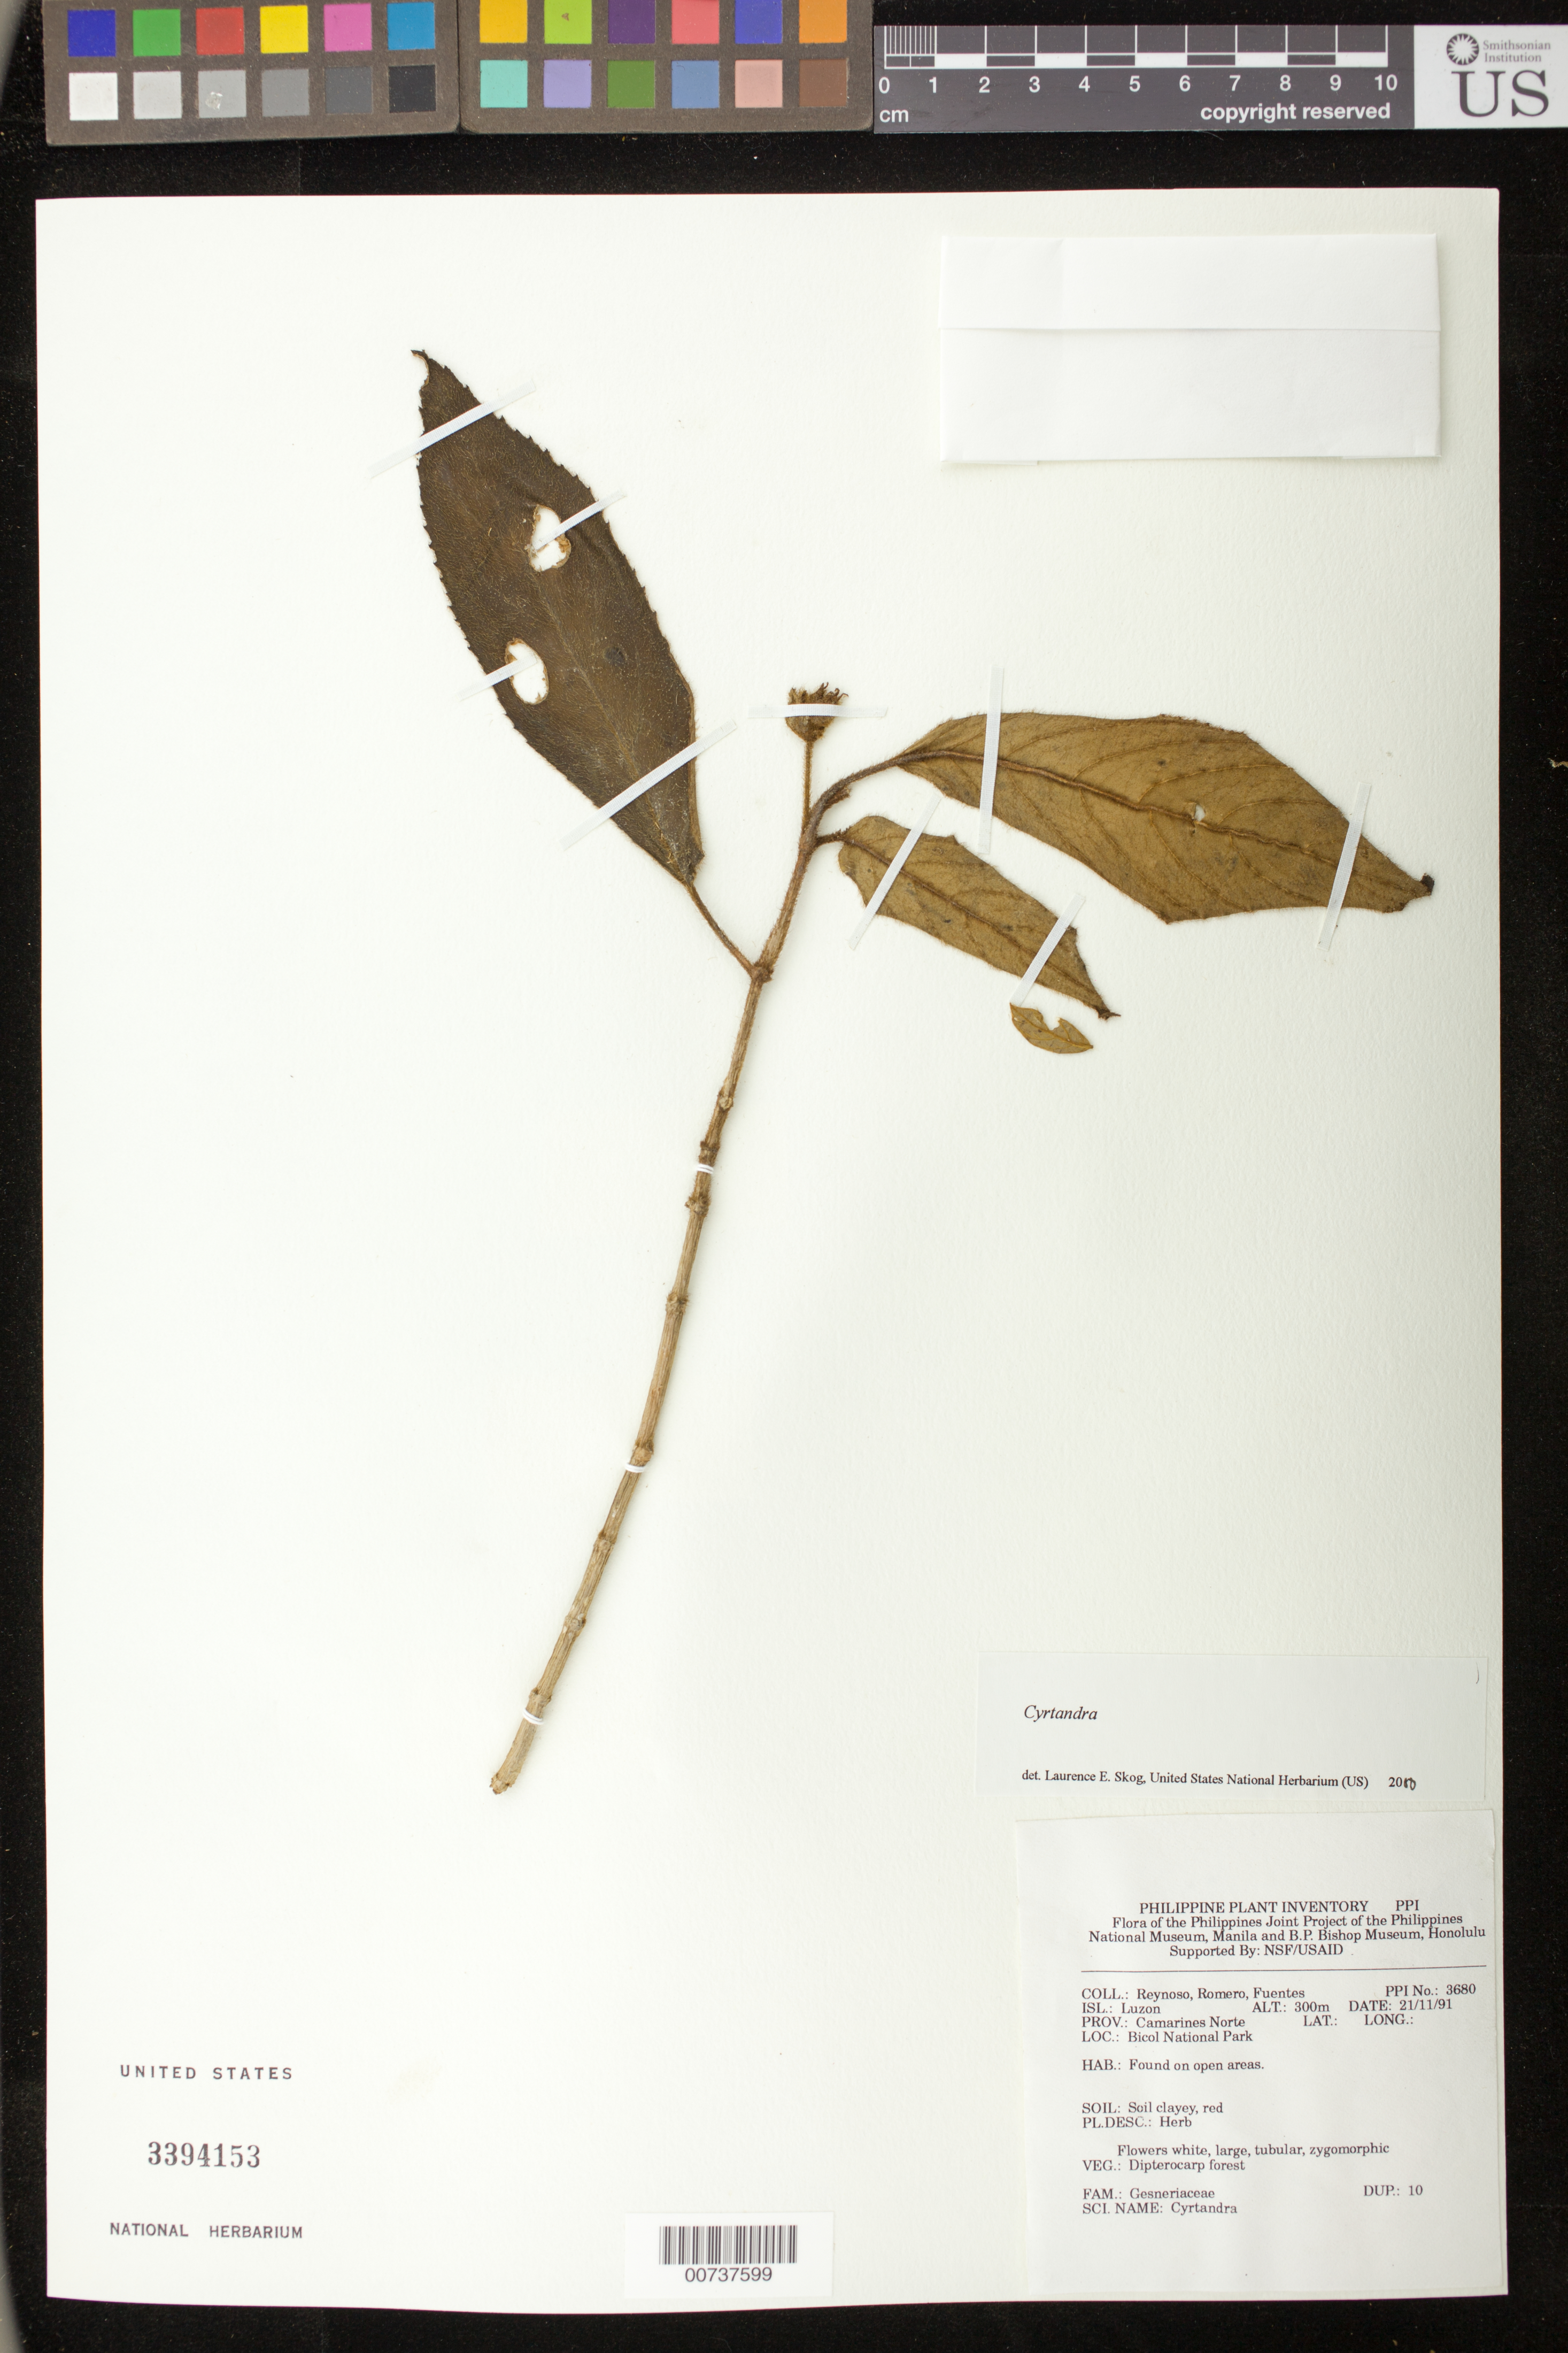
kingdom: Plantae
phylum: Tracheophyta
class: Magnoliopsida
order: Lamiales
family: Gesneriaceae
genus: Cyrtandra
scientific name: Cyrtandra sp.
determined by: Skog, Laurence E.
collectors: E. Reynoso, -. Romero & -. Fuentes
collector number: PPI No. 3680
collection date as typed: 21 Nov 1991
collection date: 1991-11-21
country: Philippines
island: Luzon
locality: Prov. Camarines Norte; Bicol National Park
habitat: Dipterocarp forest; soil clayey, red; found on open areas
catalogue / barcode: US 3394153